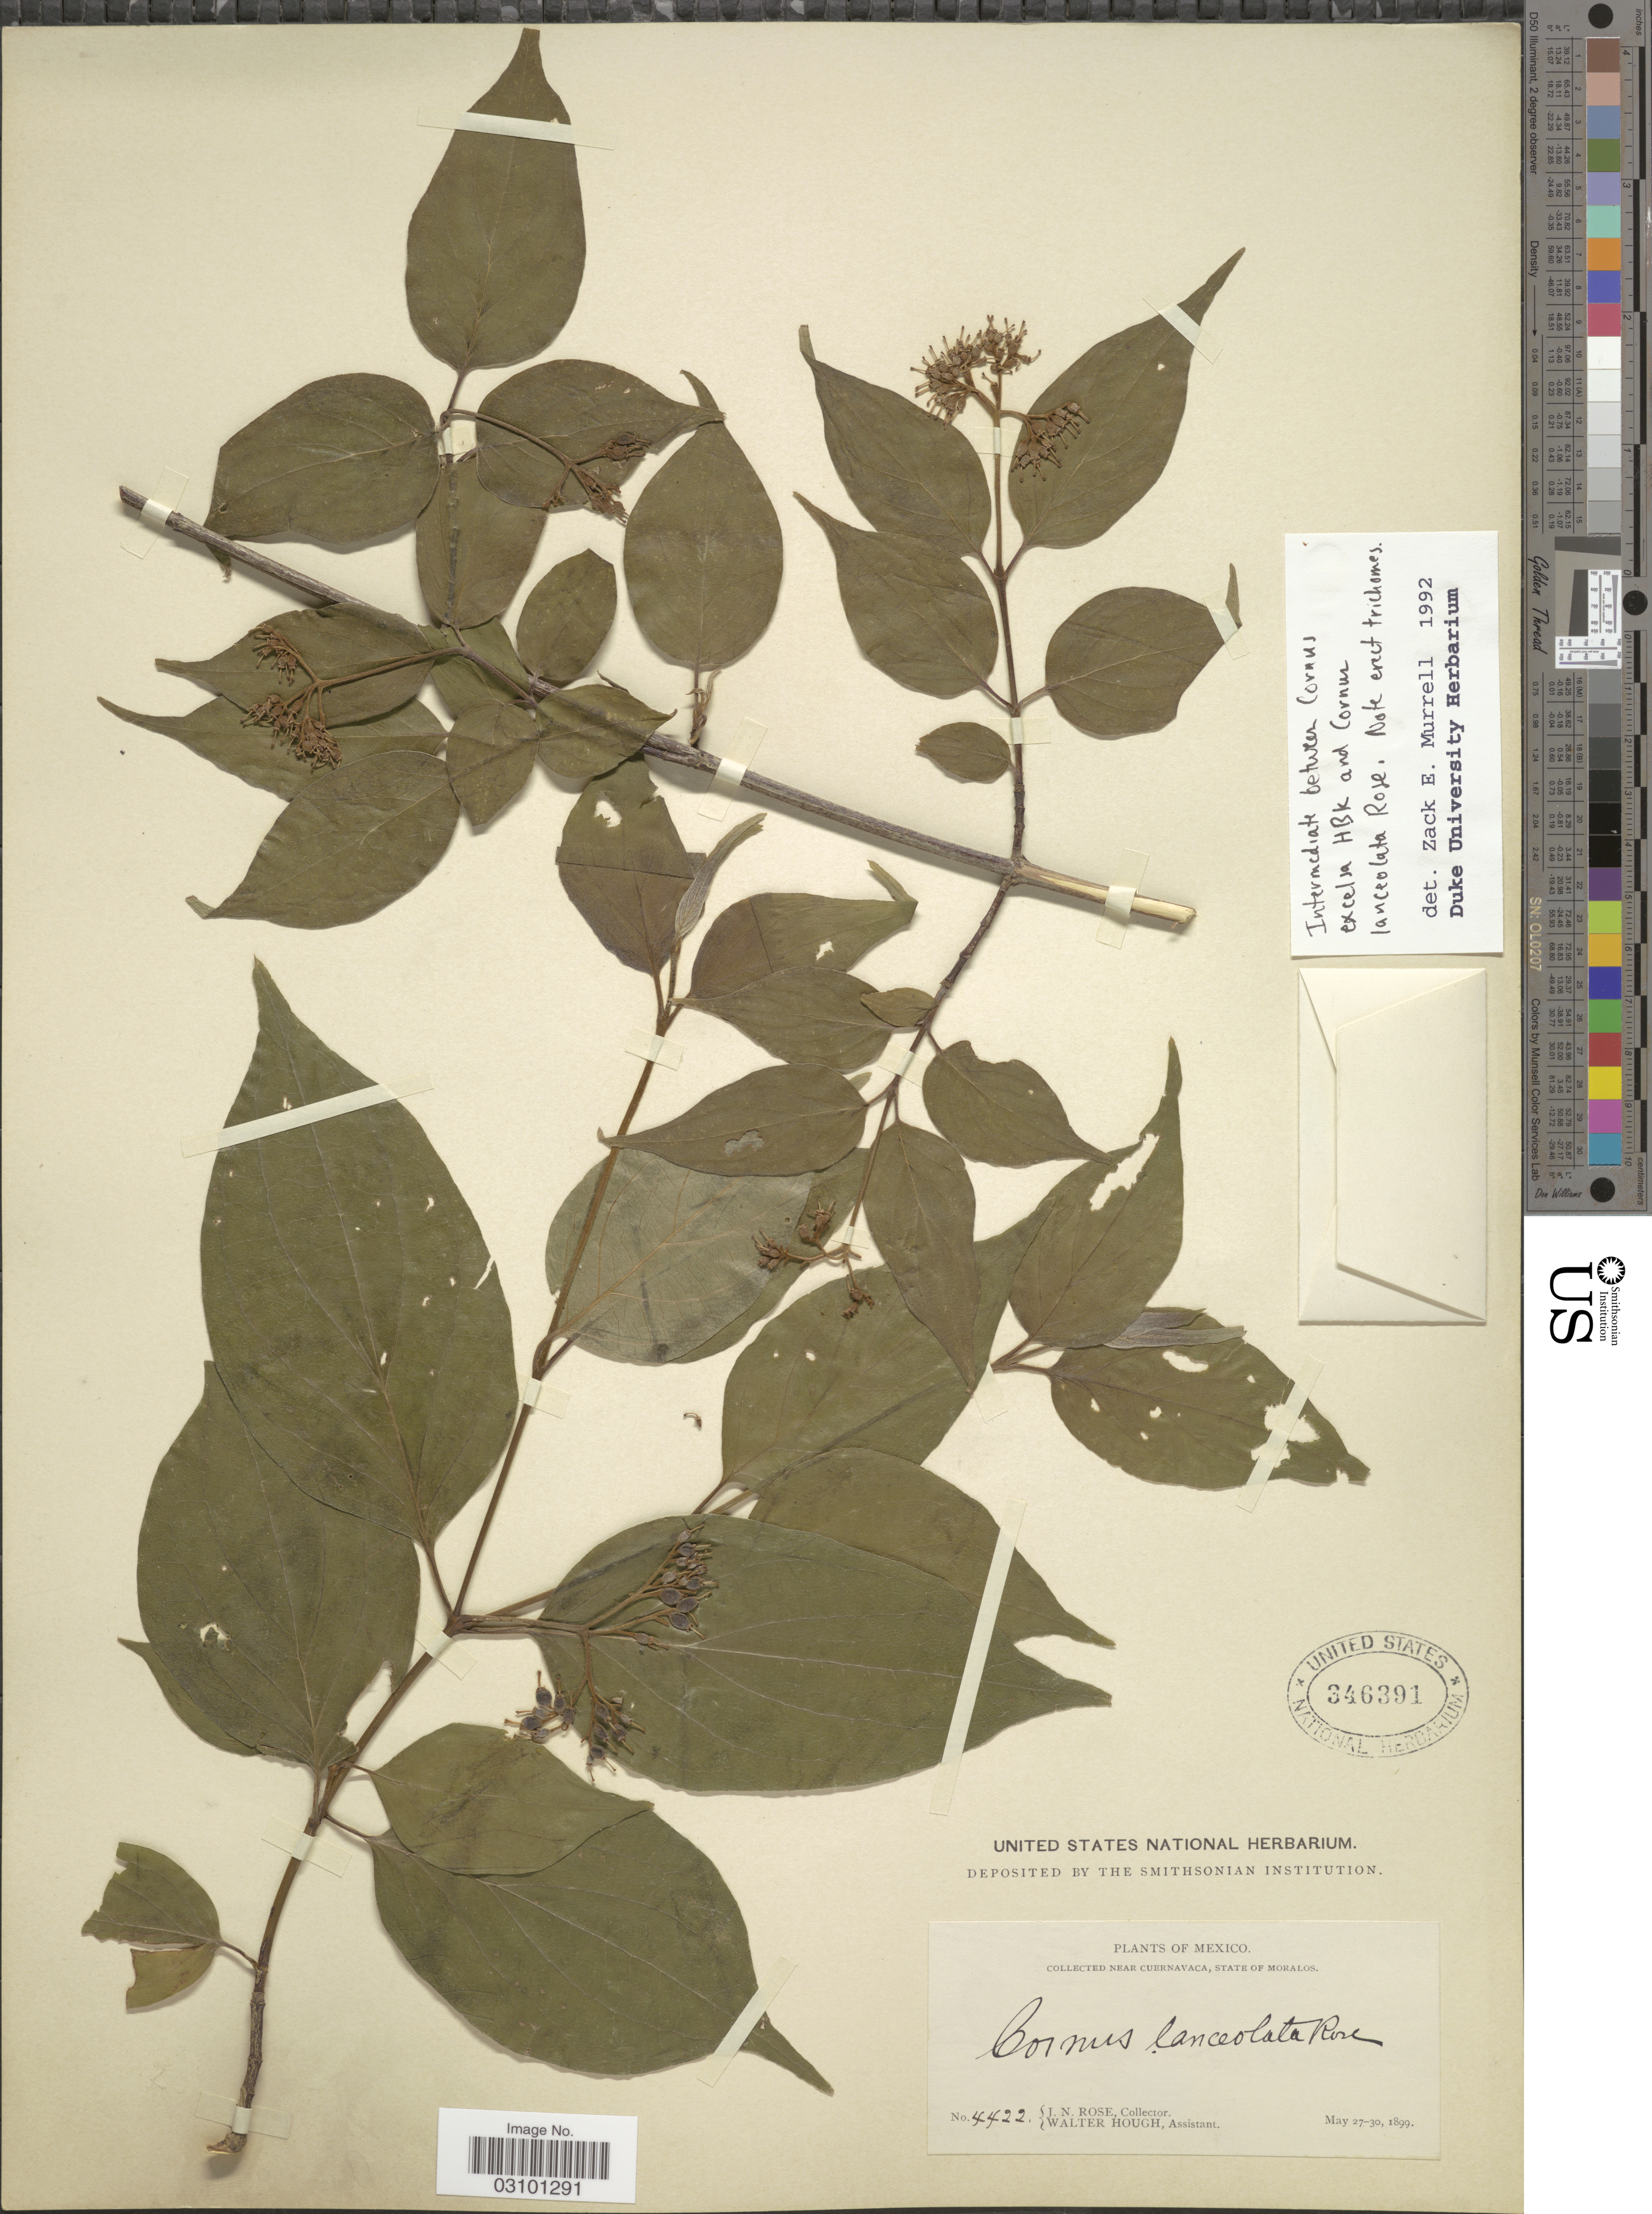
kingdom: Plantae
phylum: Tracheophyta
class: Magnoliopsida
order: Cornales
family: Cornaceae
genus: Cornus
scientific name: Cornus sp.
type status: Possible Type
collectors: J. N. Rose & W. Hough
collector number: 4422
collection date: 1899-05-27/1899-05-30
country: Mexico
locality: Collected near Cuernavaca, state of Moralos.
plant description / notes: Type collection of Cornus lanceolata Rose? Protologue confusingly cites both Pringle 8199 (from Veracruz) and "Type", Rose & Hough 8199 (from Morelos) (but Rose 8199 at US is Pinus strobus from Pennsylvania). Rose & Hough 4240 and 4422 are also cited. From the introduction (p. III), types deposited at US, but Rose appears to have made a citation error and lectotypifiction of this name is probably needed. None of the US sheets is annotated as type material, by Rose or any subsequent researchers.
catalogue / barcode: US 346391